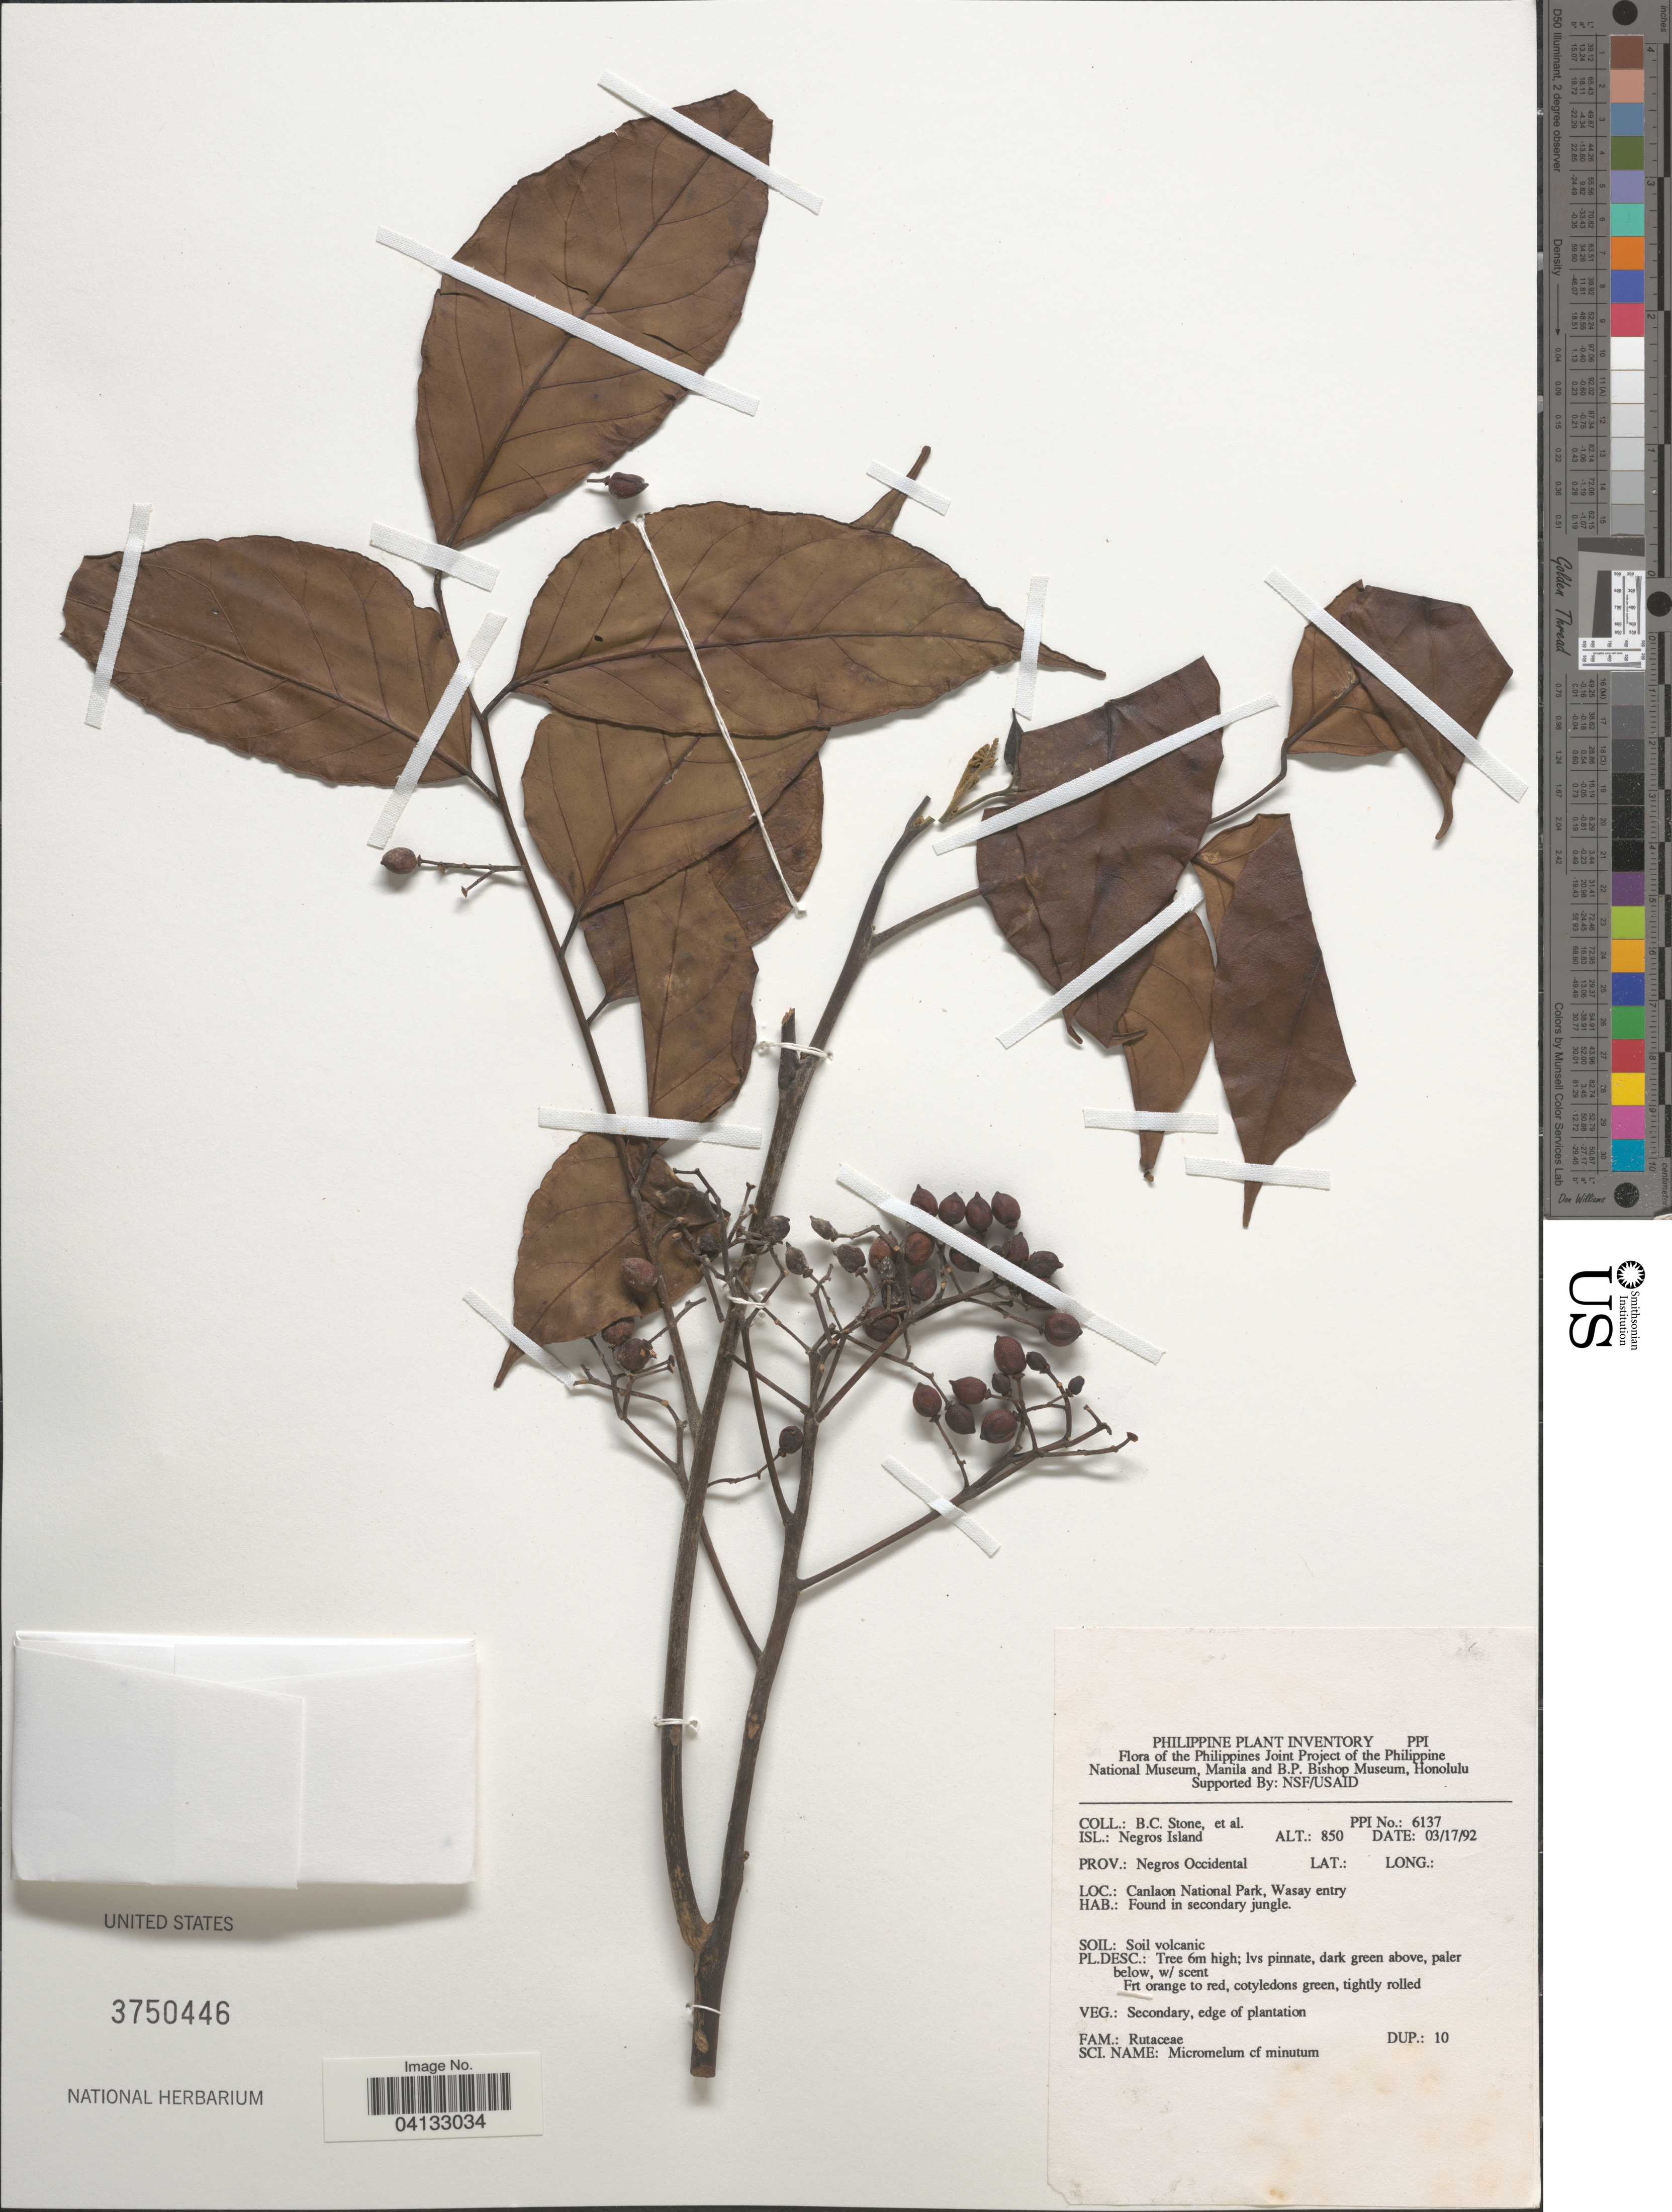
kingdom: Plantae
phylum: Tracheophyta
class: Magnoliopsida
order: Sapindales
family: Rutaceae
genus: Micromelum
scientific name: Micromelum minutum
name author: (G. Forst.) Wight & Arn.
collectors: B. C. Stone & et al.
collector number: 6137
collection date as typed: Transcribed d/m/y: 17/3/92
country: Philippines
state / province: Western Visayas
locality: Isl.: Negros Island. Prov.: Negros Occidental. Canlaon National Park, Wasay entry.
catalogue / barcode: US 3750446